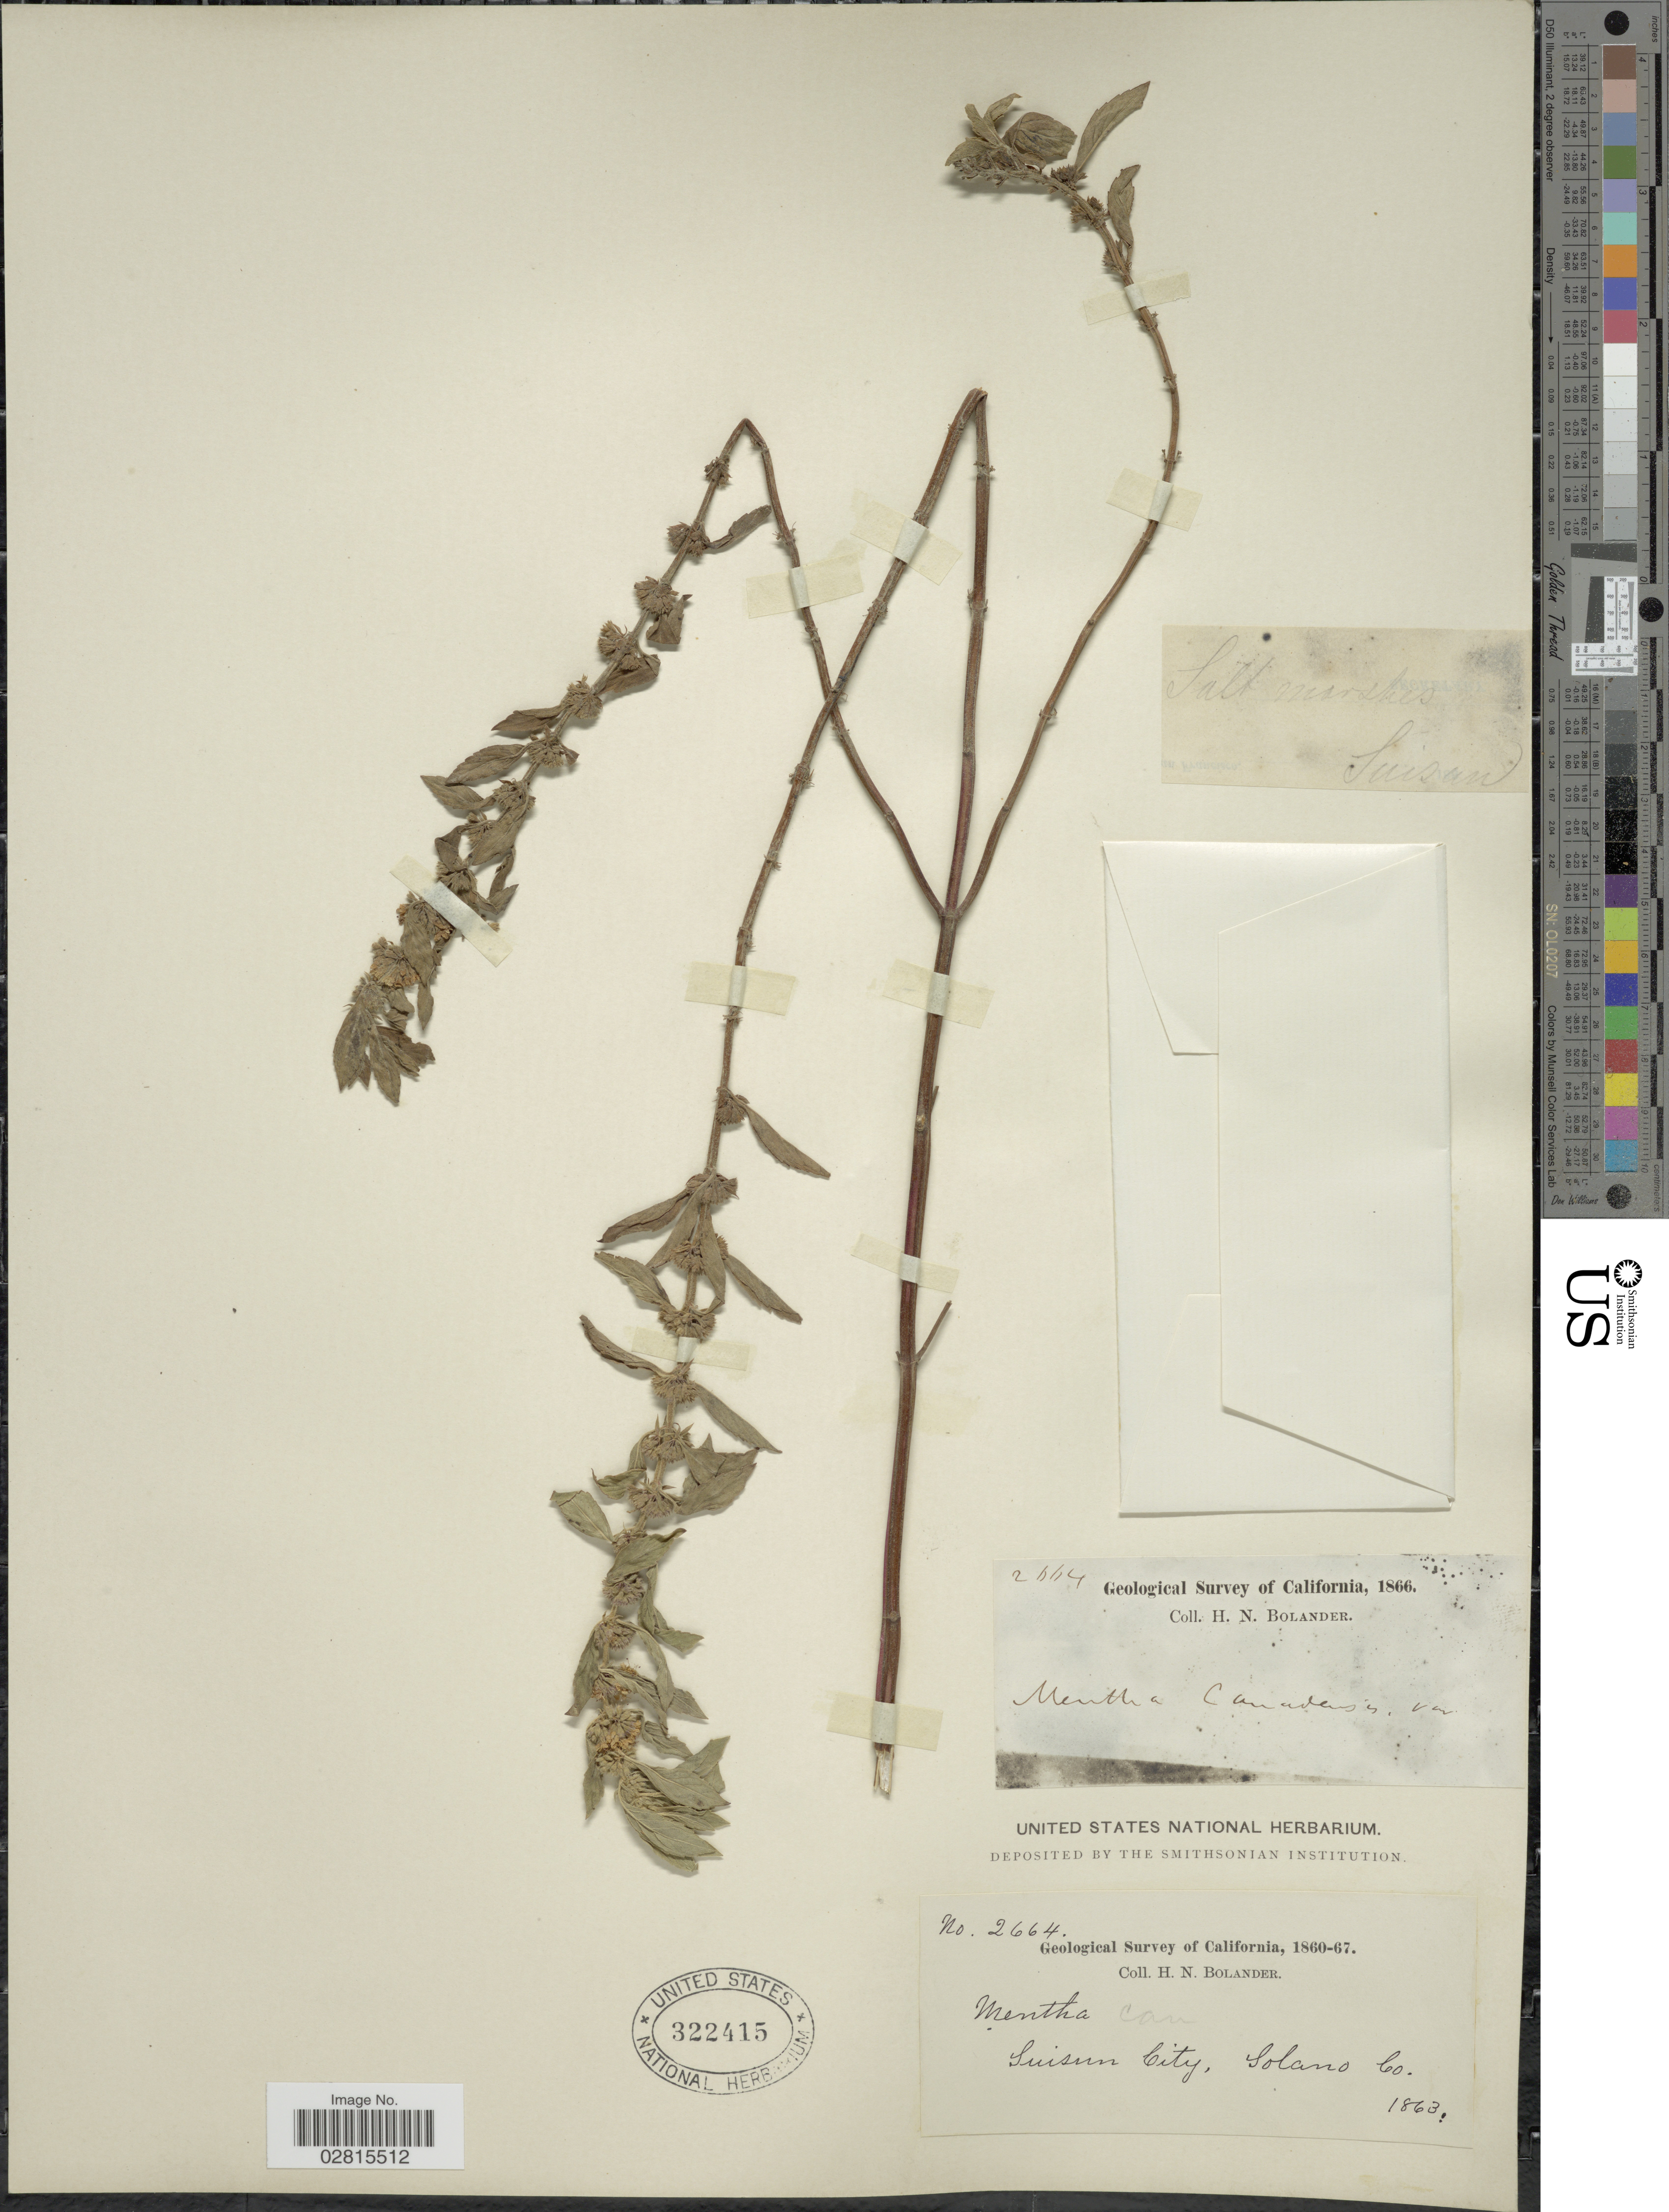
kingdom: Plantae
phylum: Tracheophyta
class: Magnoliopsida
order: Lamiales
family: Lamiaceae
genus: Mentha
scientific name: Mentha canadensis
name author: L.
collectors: H. Bolander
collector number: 2664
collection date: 1863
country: United States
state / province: California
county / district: Solano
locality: Suisun City, Solano Co.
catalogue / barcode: US 322415